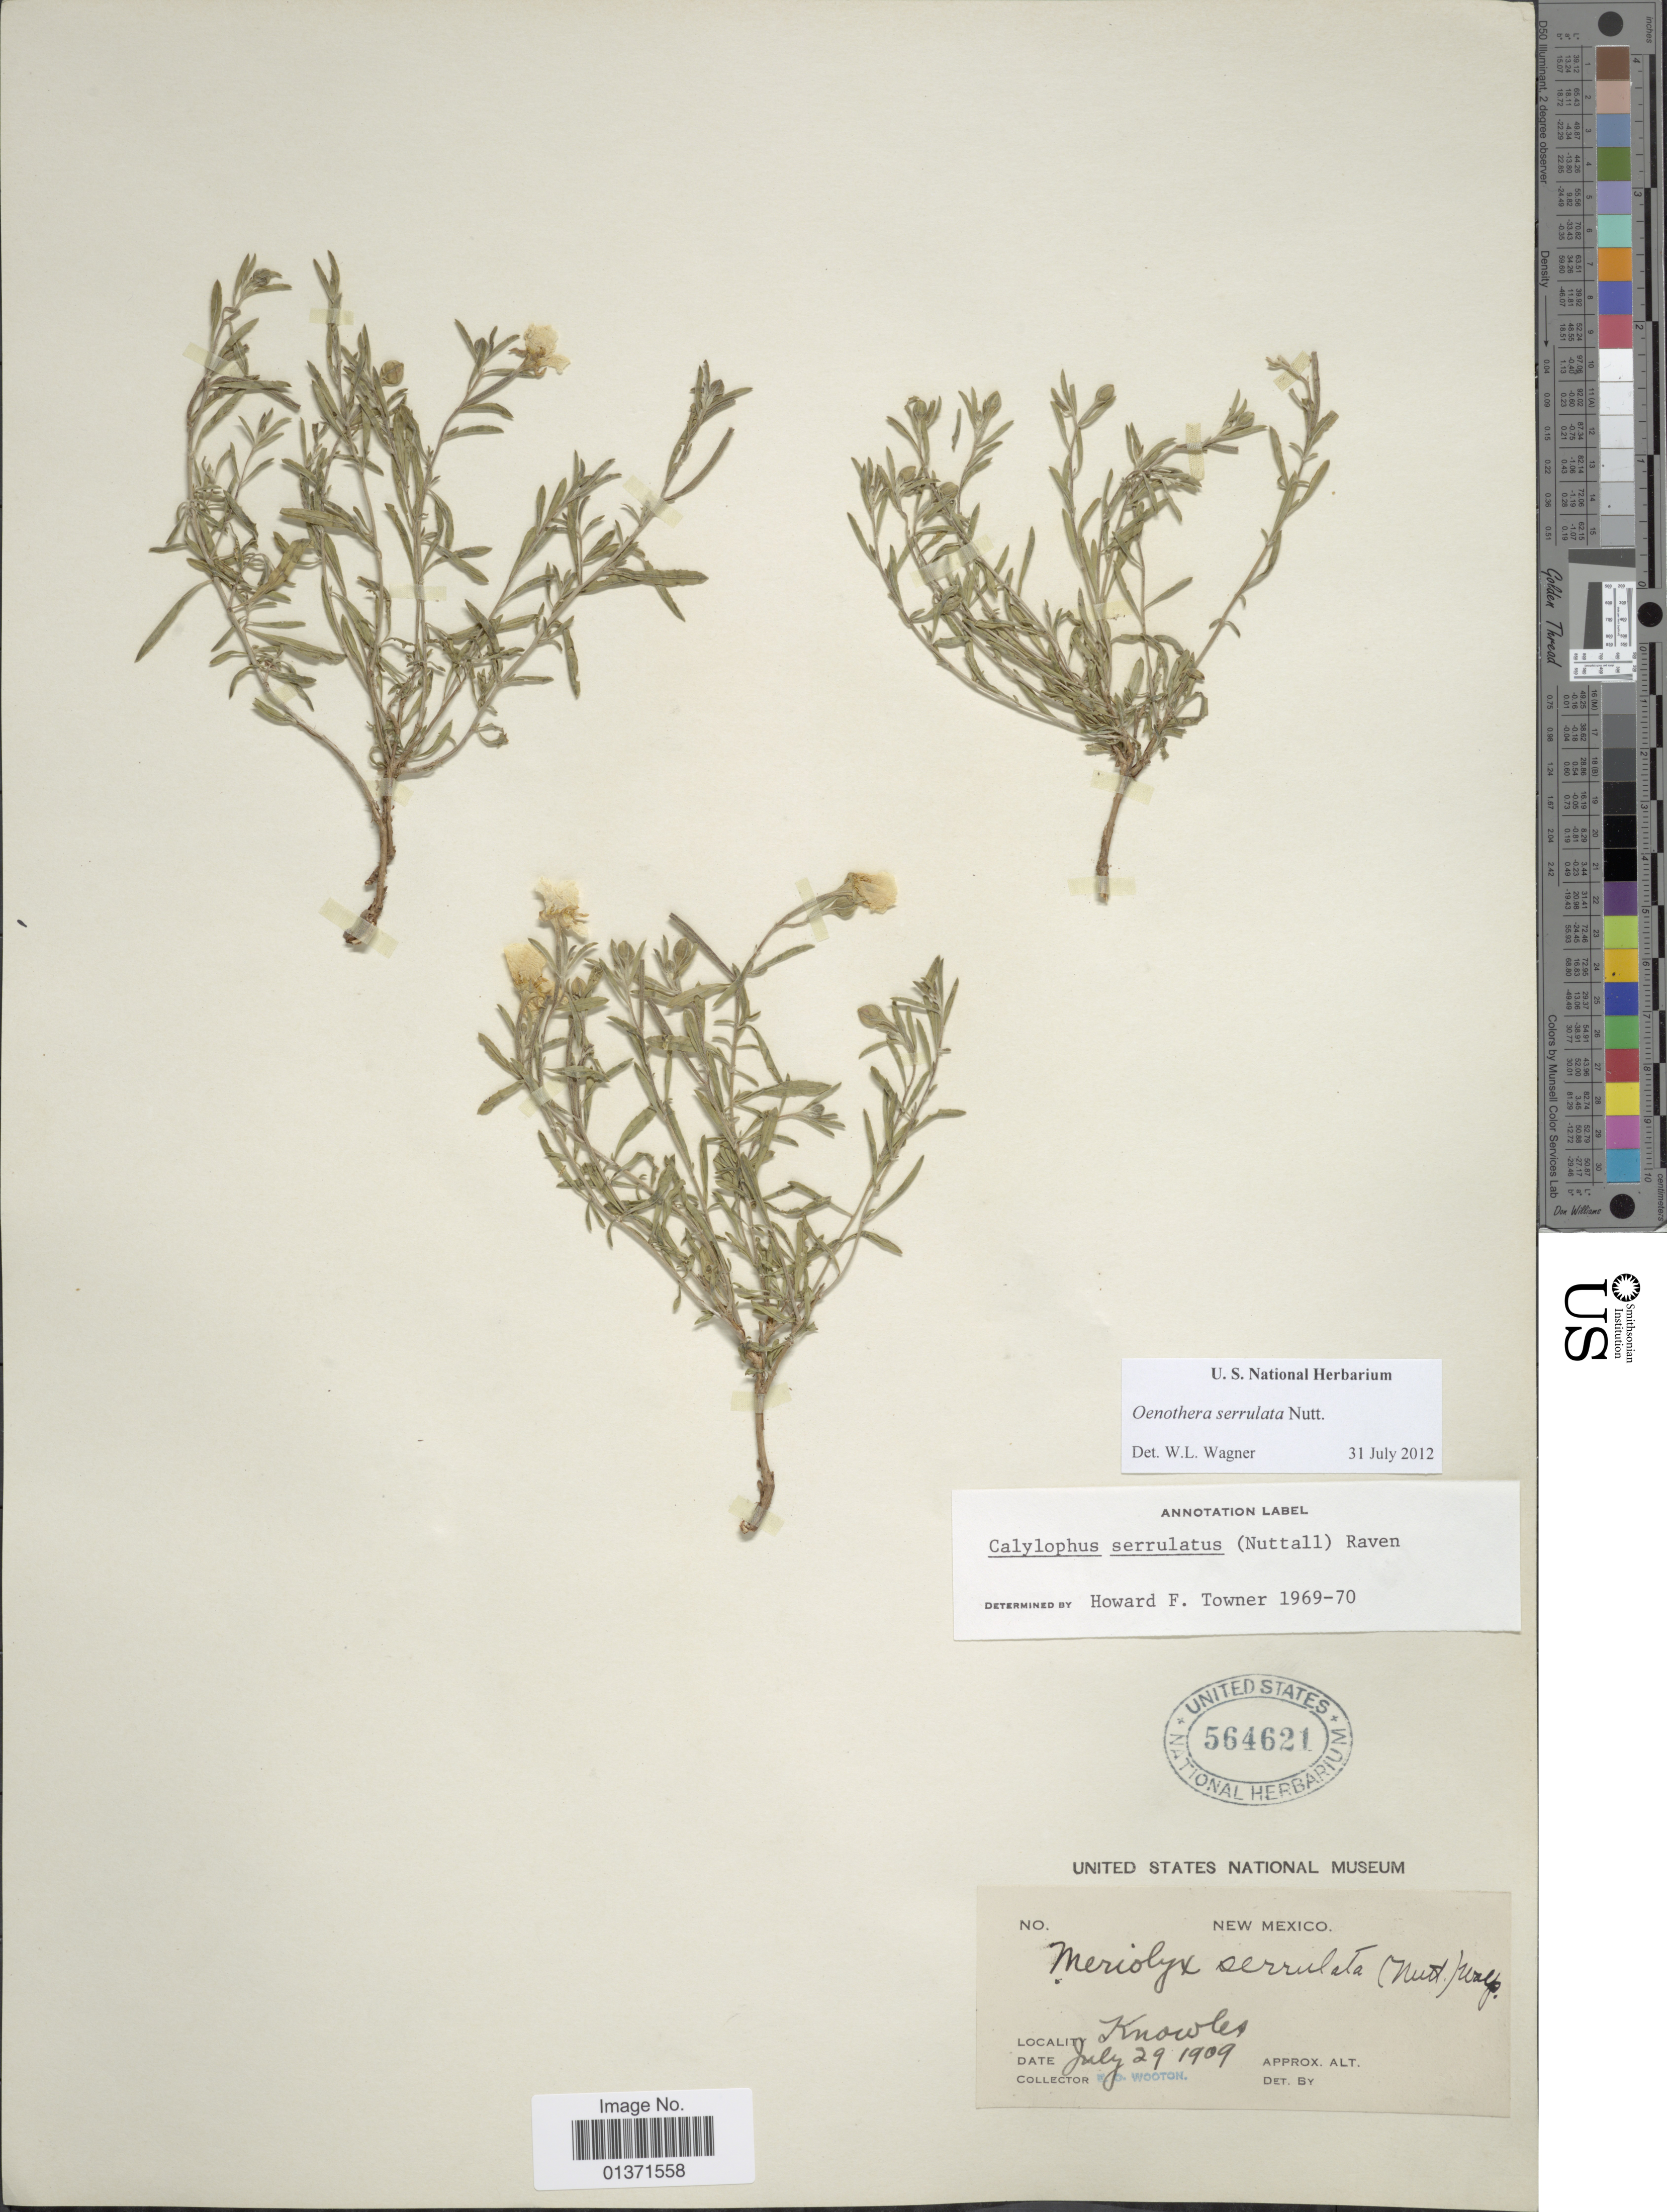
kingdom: Plantae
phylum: Tracheophyta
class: Magnoliopsida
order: Myrtales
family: Onagraceae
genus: Oenothera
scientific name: Oenothera serrulata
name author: Nutt.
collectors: E. O. Wooton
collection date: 1909-07-29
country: United States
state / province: New Mexico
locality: Knowles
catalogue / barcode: US 564621